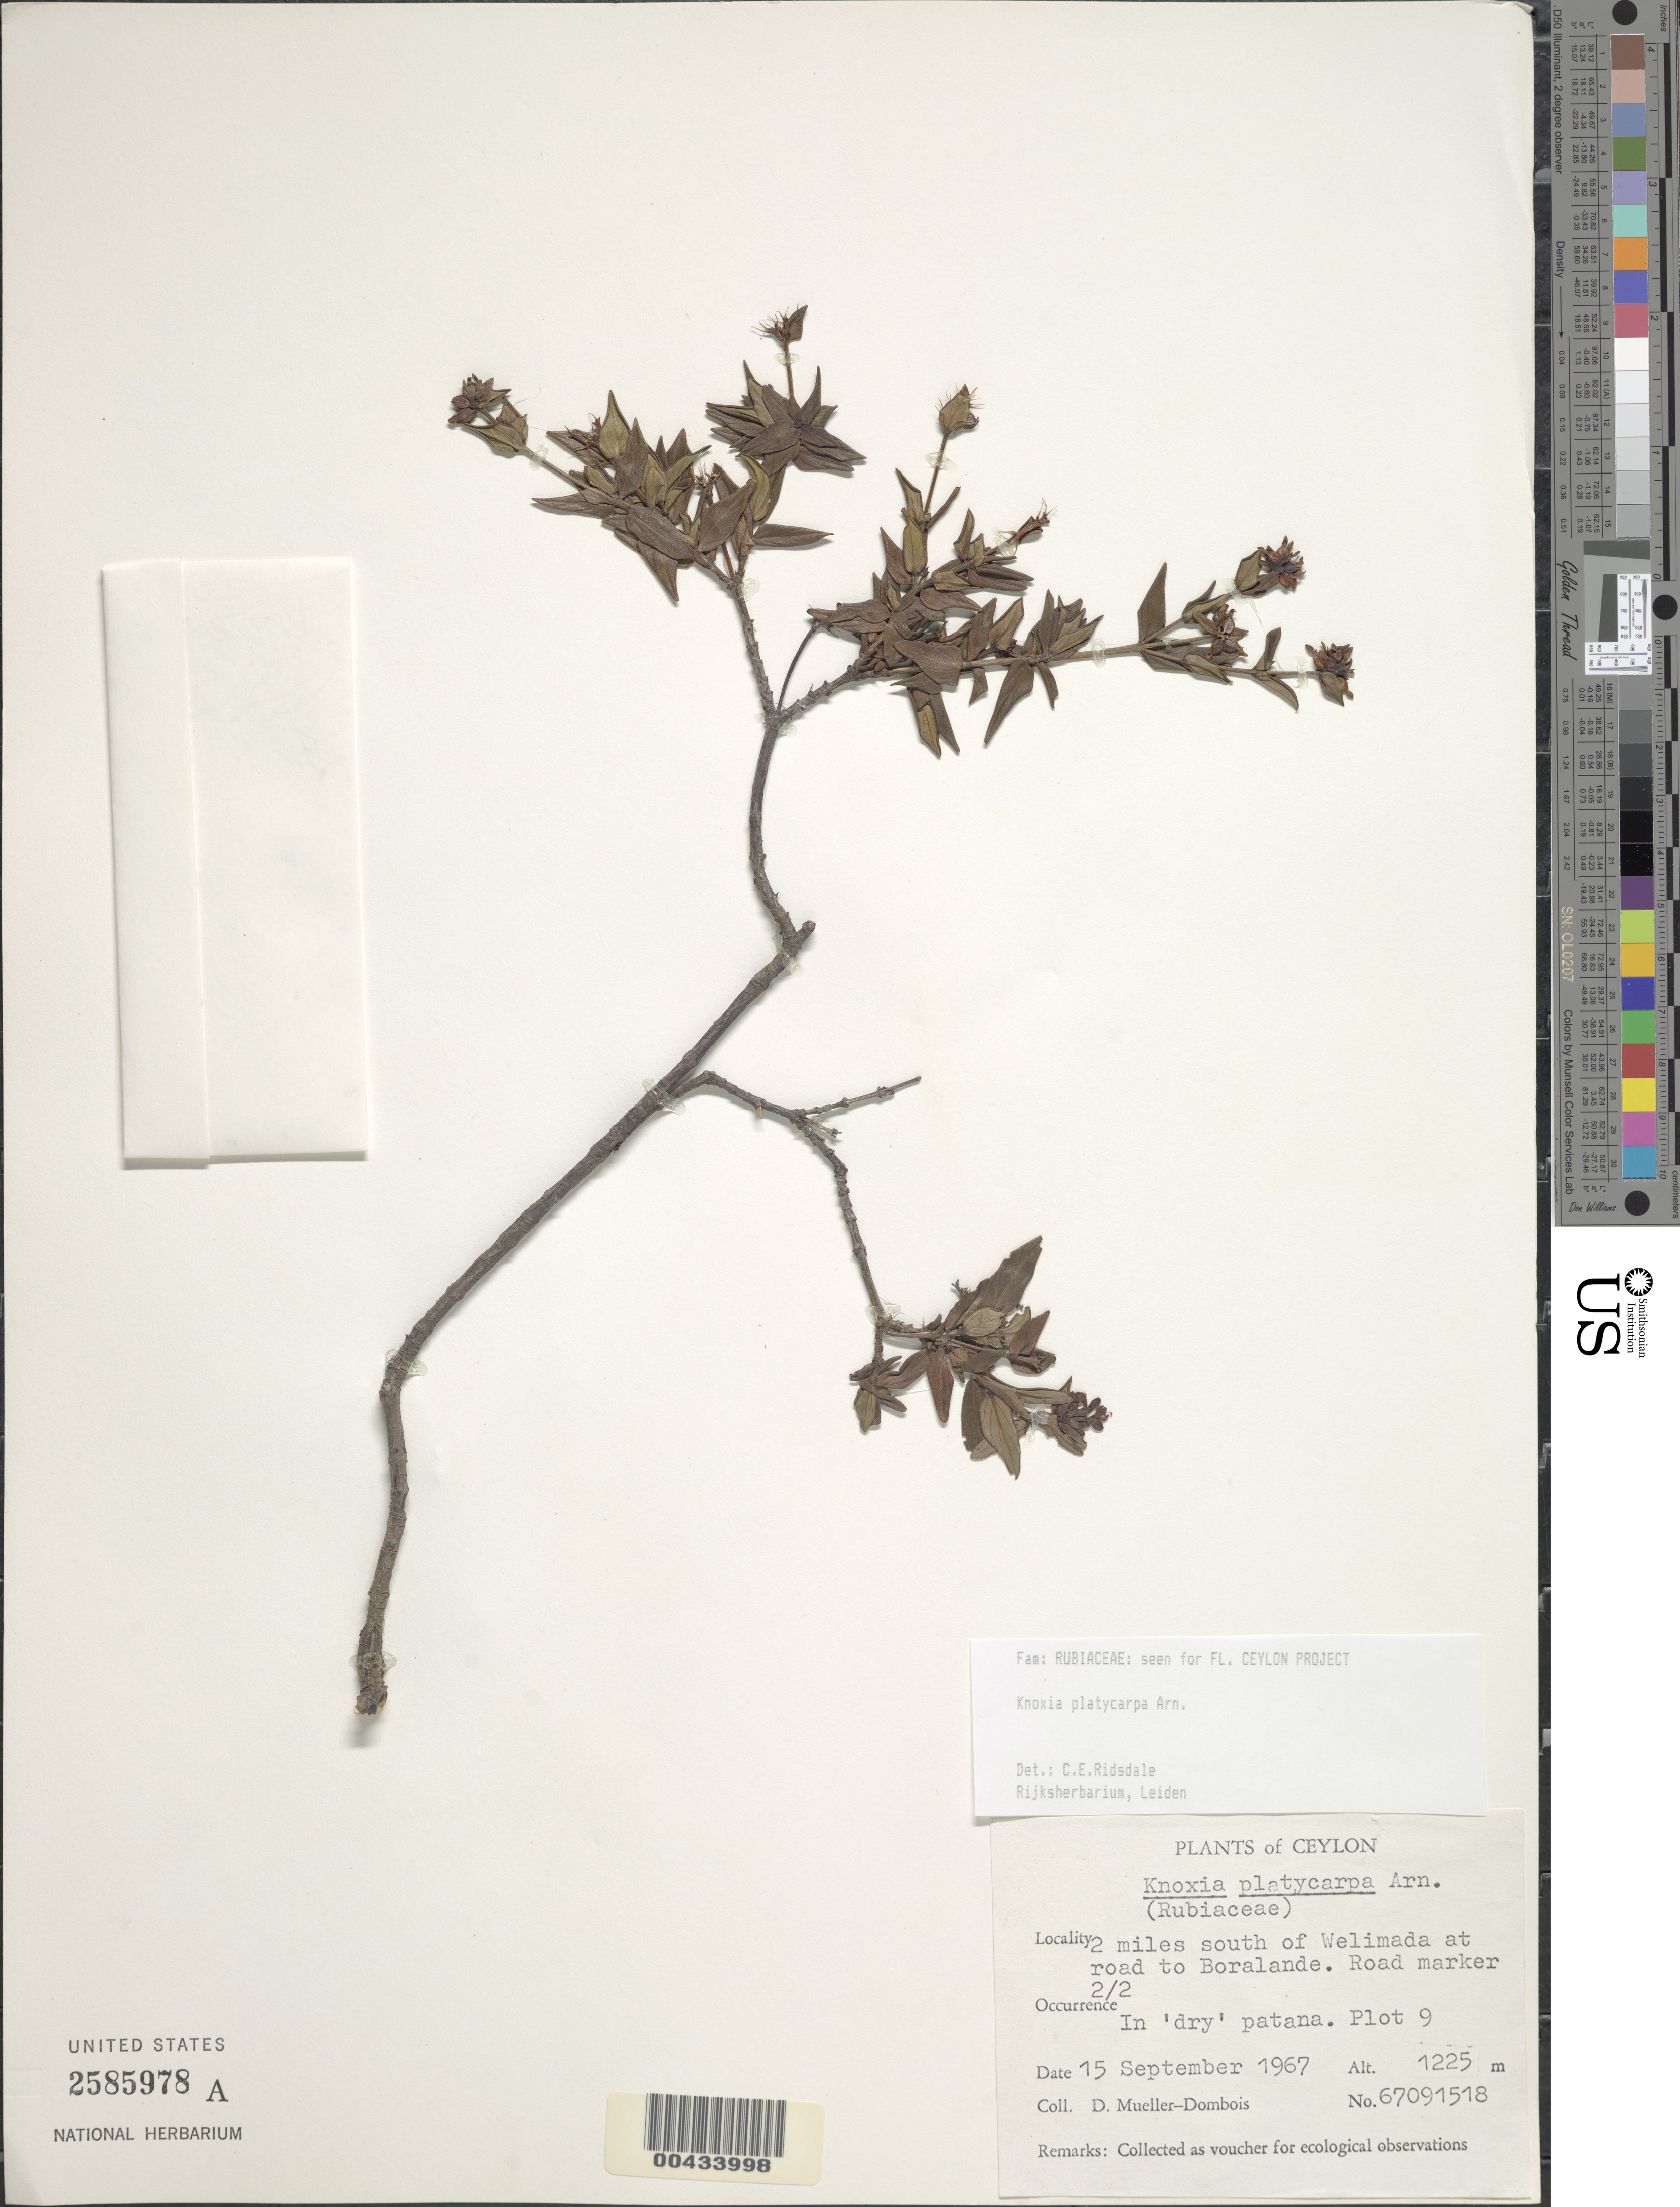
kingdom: Plantae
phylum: Tracheophyta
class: Magnoliopsida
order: Gentianales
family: Rubiaceae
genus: Knoxia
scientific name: Knoxia platycarpa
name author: Arn.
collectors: D. Mueller-Dombois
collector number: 67091518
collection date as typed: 15 Sep 1967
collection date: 1967-09-15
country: Sri Lanka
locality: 2 mi S of Welimada at rd to Baralinde, rd marker 2/2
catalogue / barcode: US 2585978A